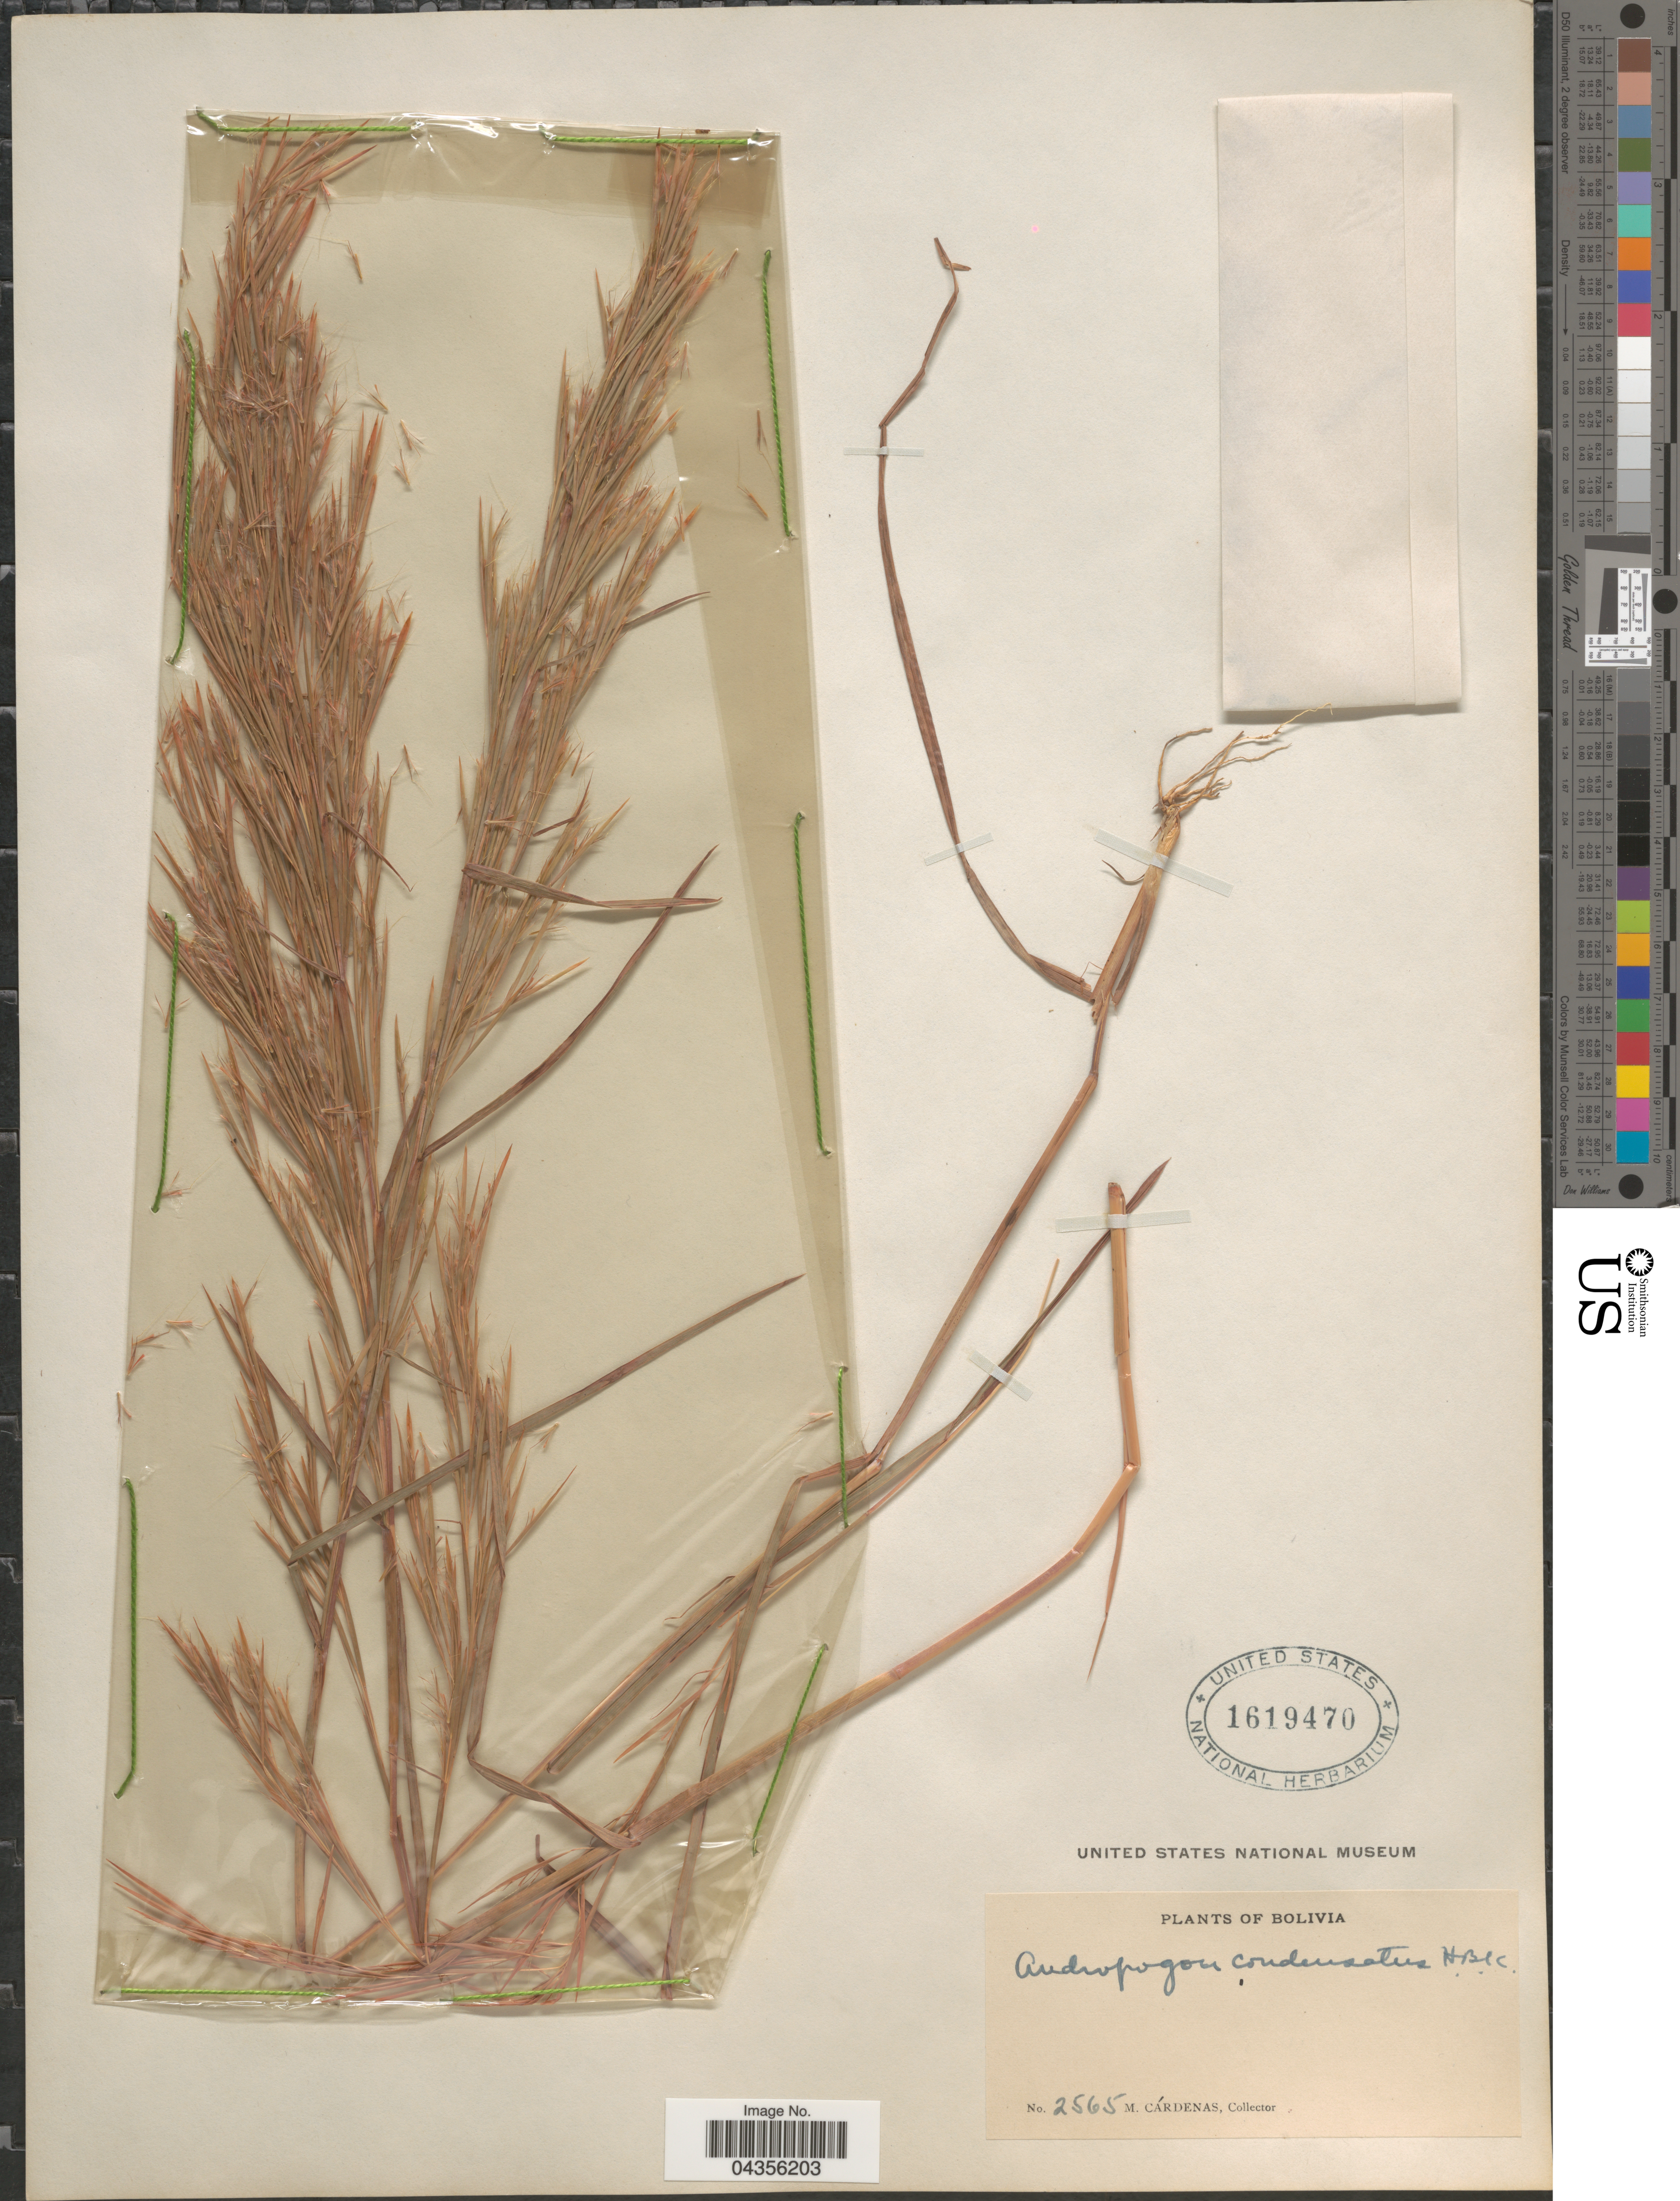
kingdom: Plantae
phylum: Tracheophyta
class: Liliopsida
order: Poales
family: Poaceae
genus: Schizachyrium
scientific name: Schizachyrium condensatum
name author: (Kunth) Nees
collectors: M. Cárdenas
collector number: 2565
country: Bolivia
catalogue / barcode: US 1619470